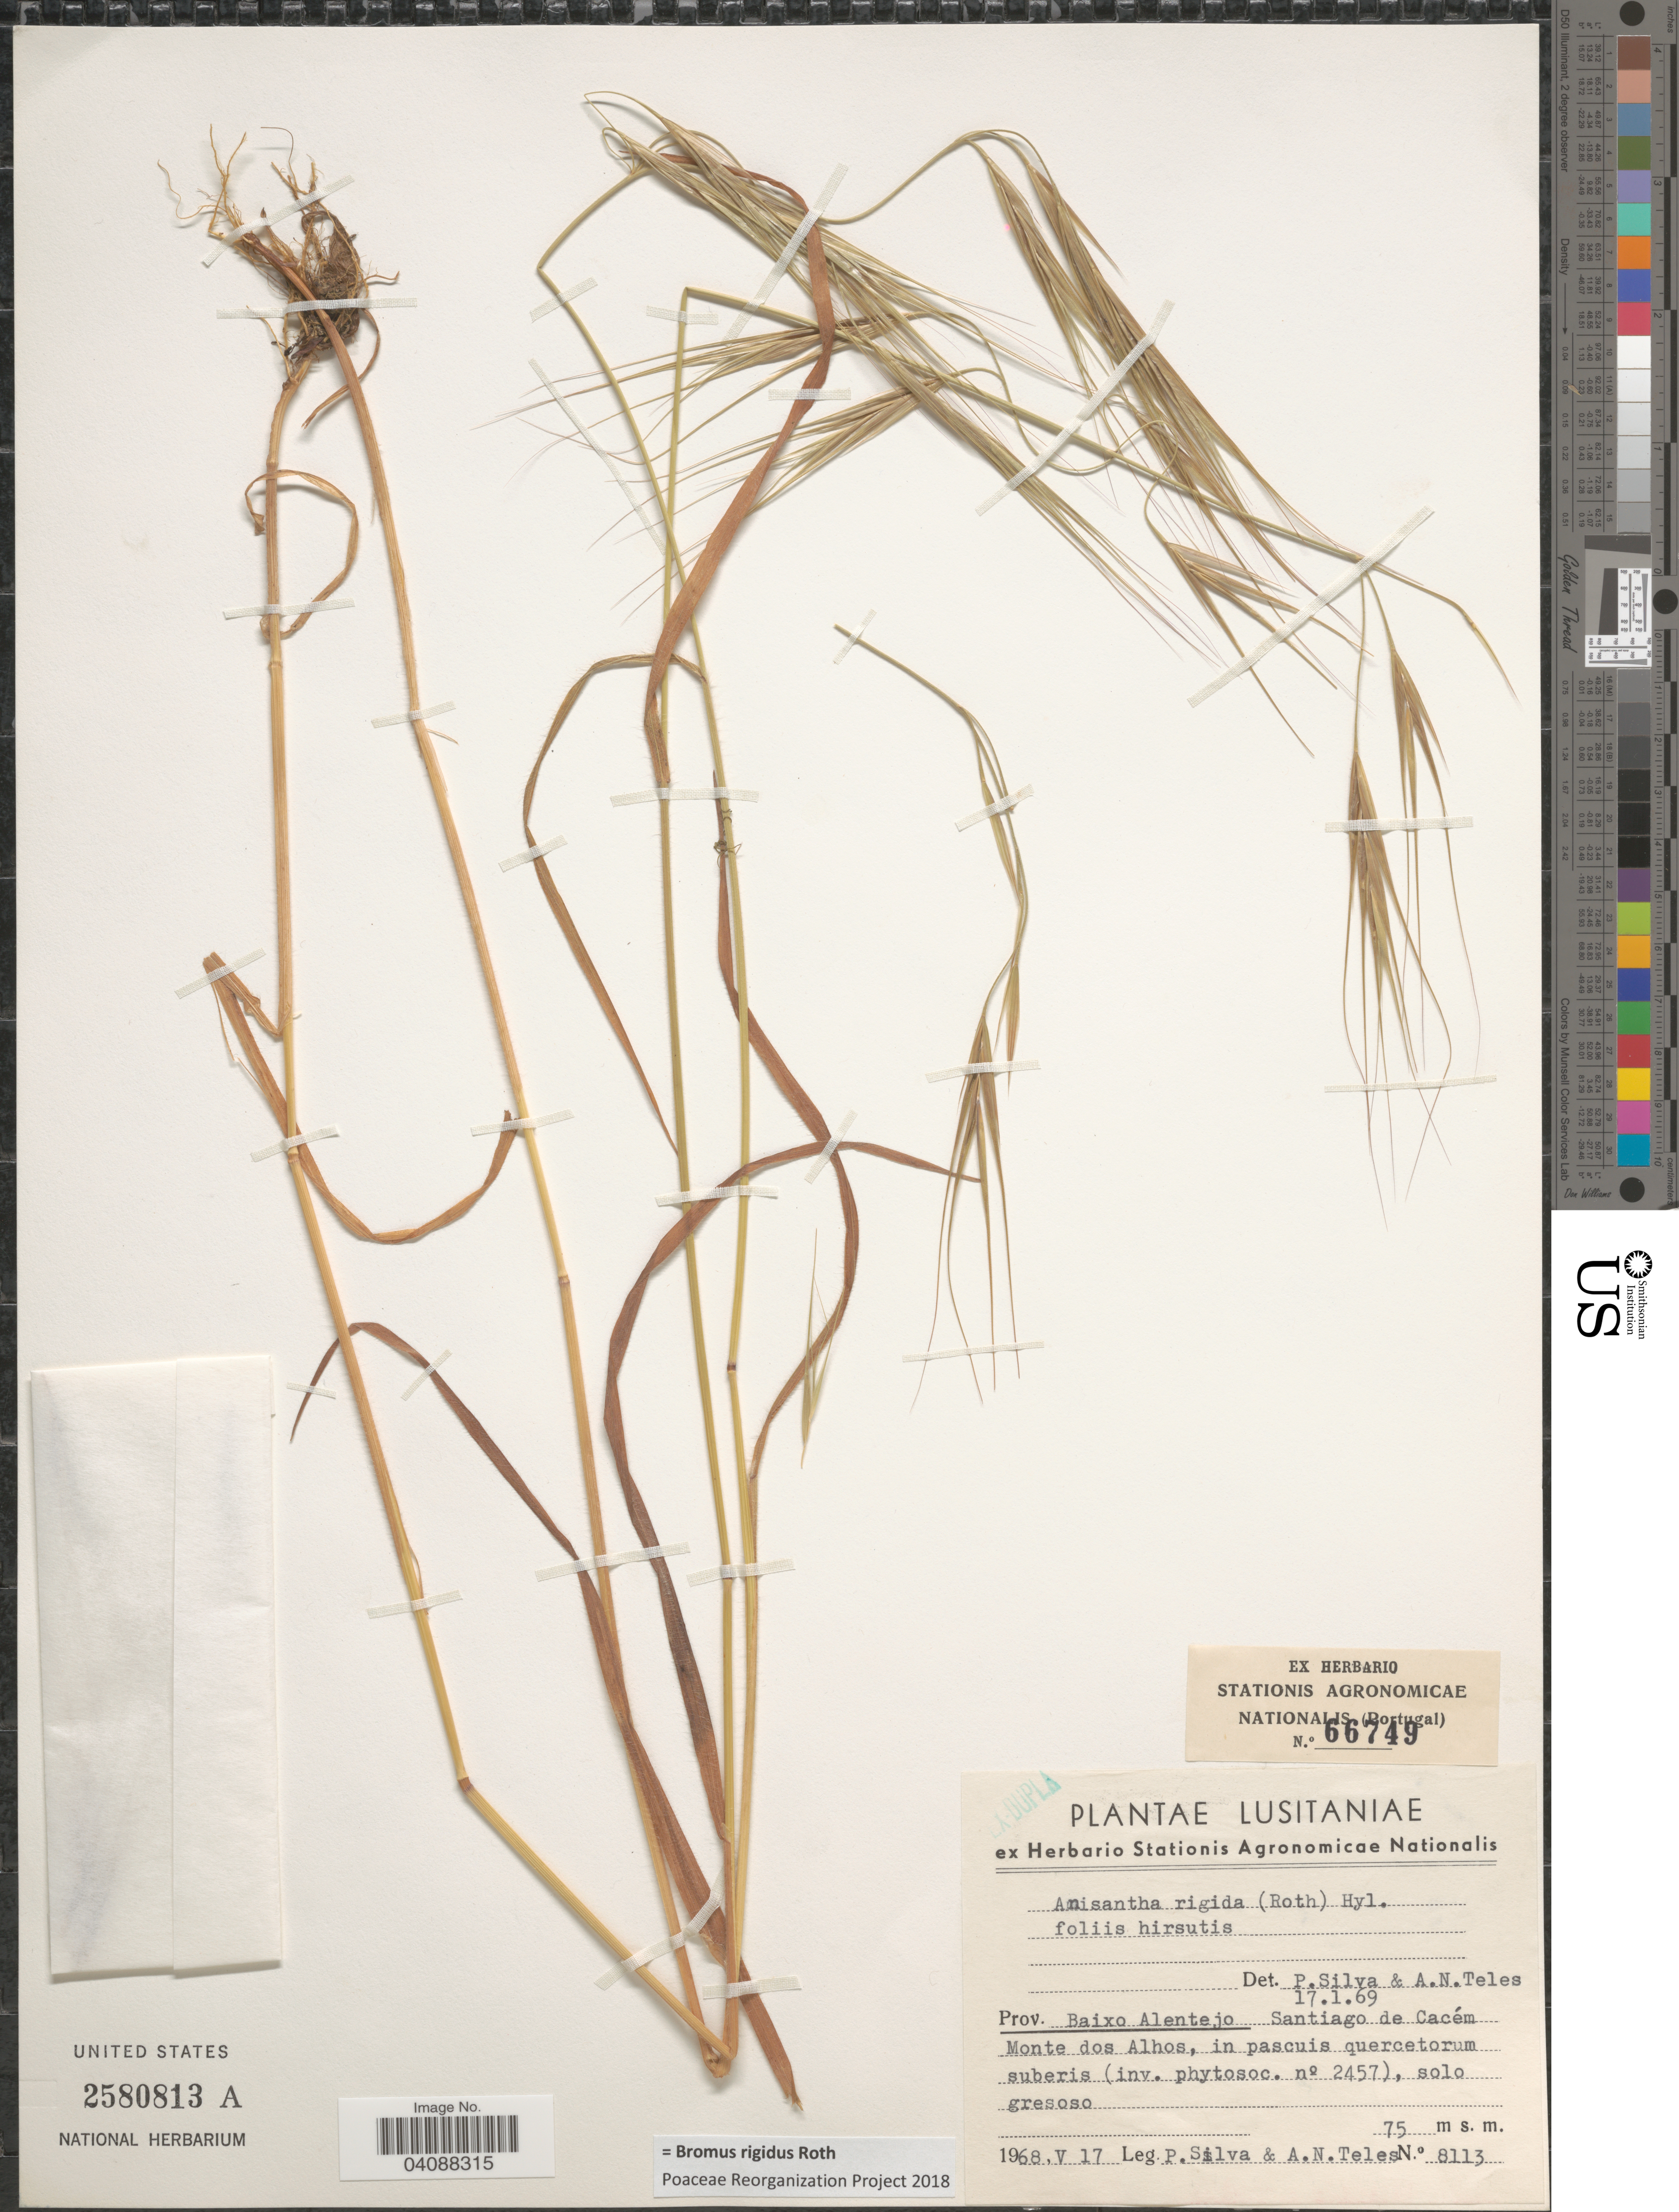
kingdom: Plantae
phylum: Tracheophyta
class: Liliopsida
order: Poales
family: Poaceae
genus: Bromus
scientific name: Bromus rigidus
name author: Roth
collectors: P. Silva & A. Teles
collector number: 8113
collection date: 1968-05-17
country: Portugal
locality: Lusitaniae. Prov. Baixo Alentejo. Santiago de Cacém. Monte dos Alhos, in pascuis quercetorum suberis.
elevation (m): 75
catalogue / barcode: US 2580813A